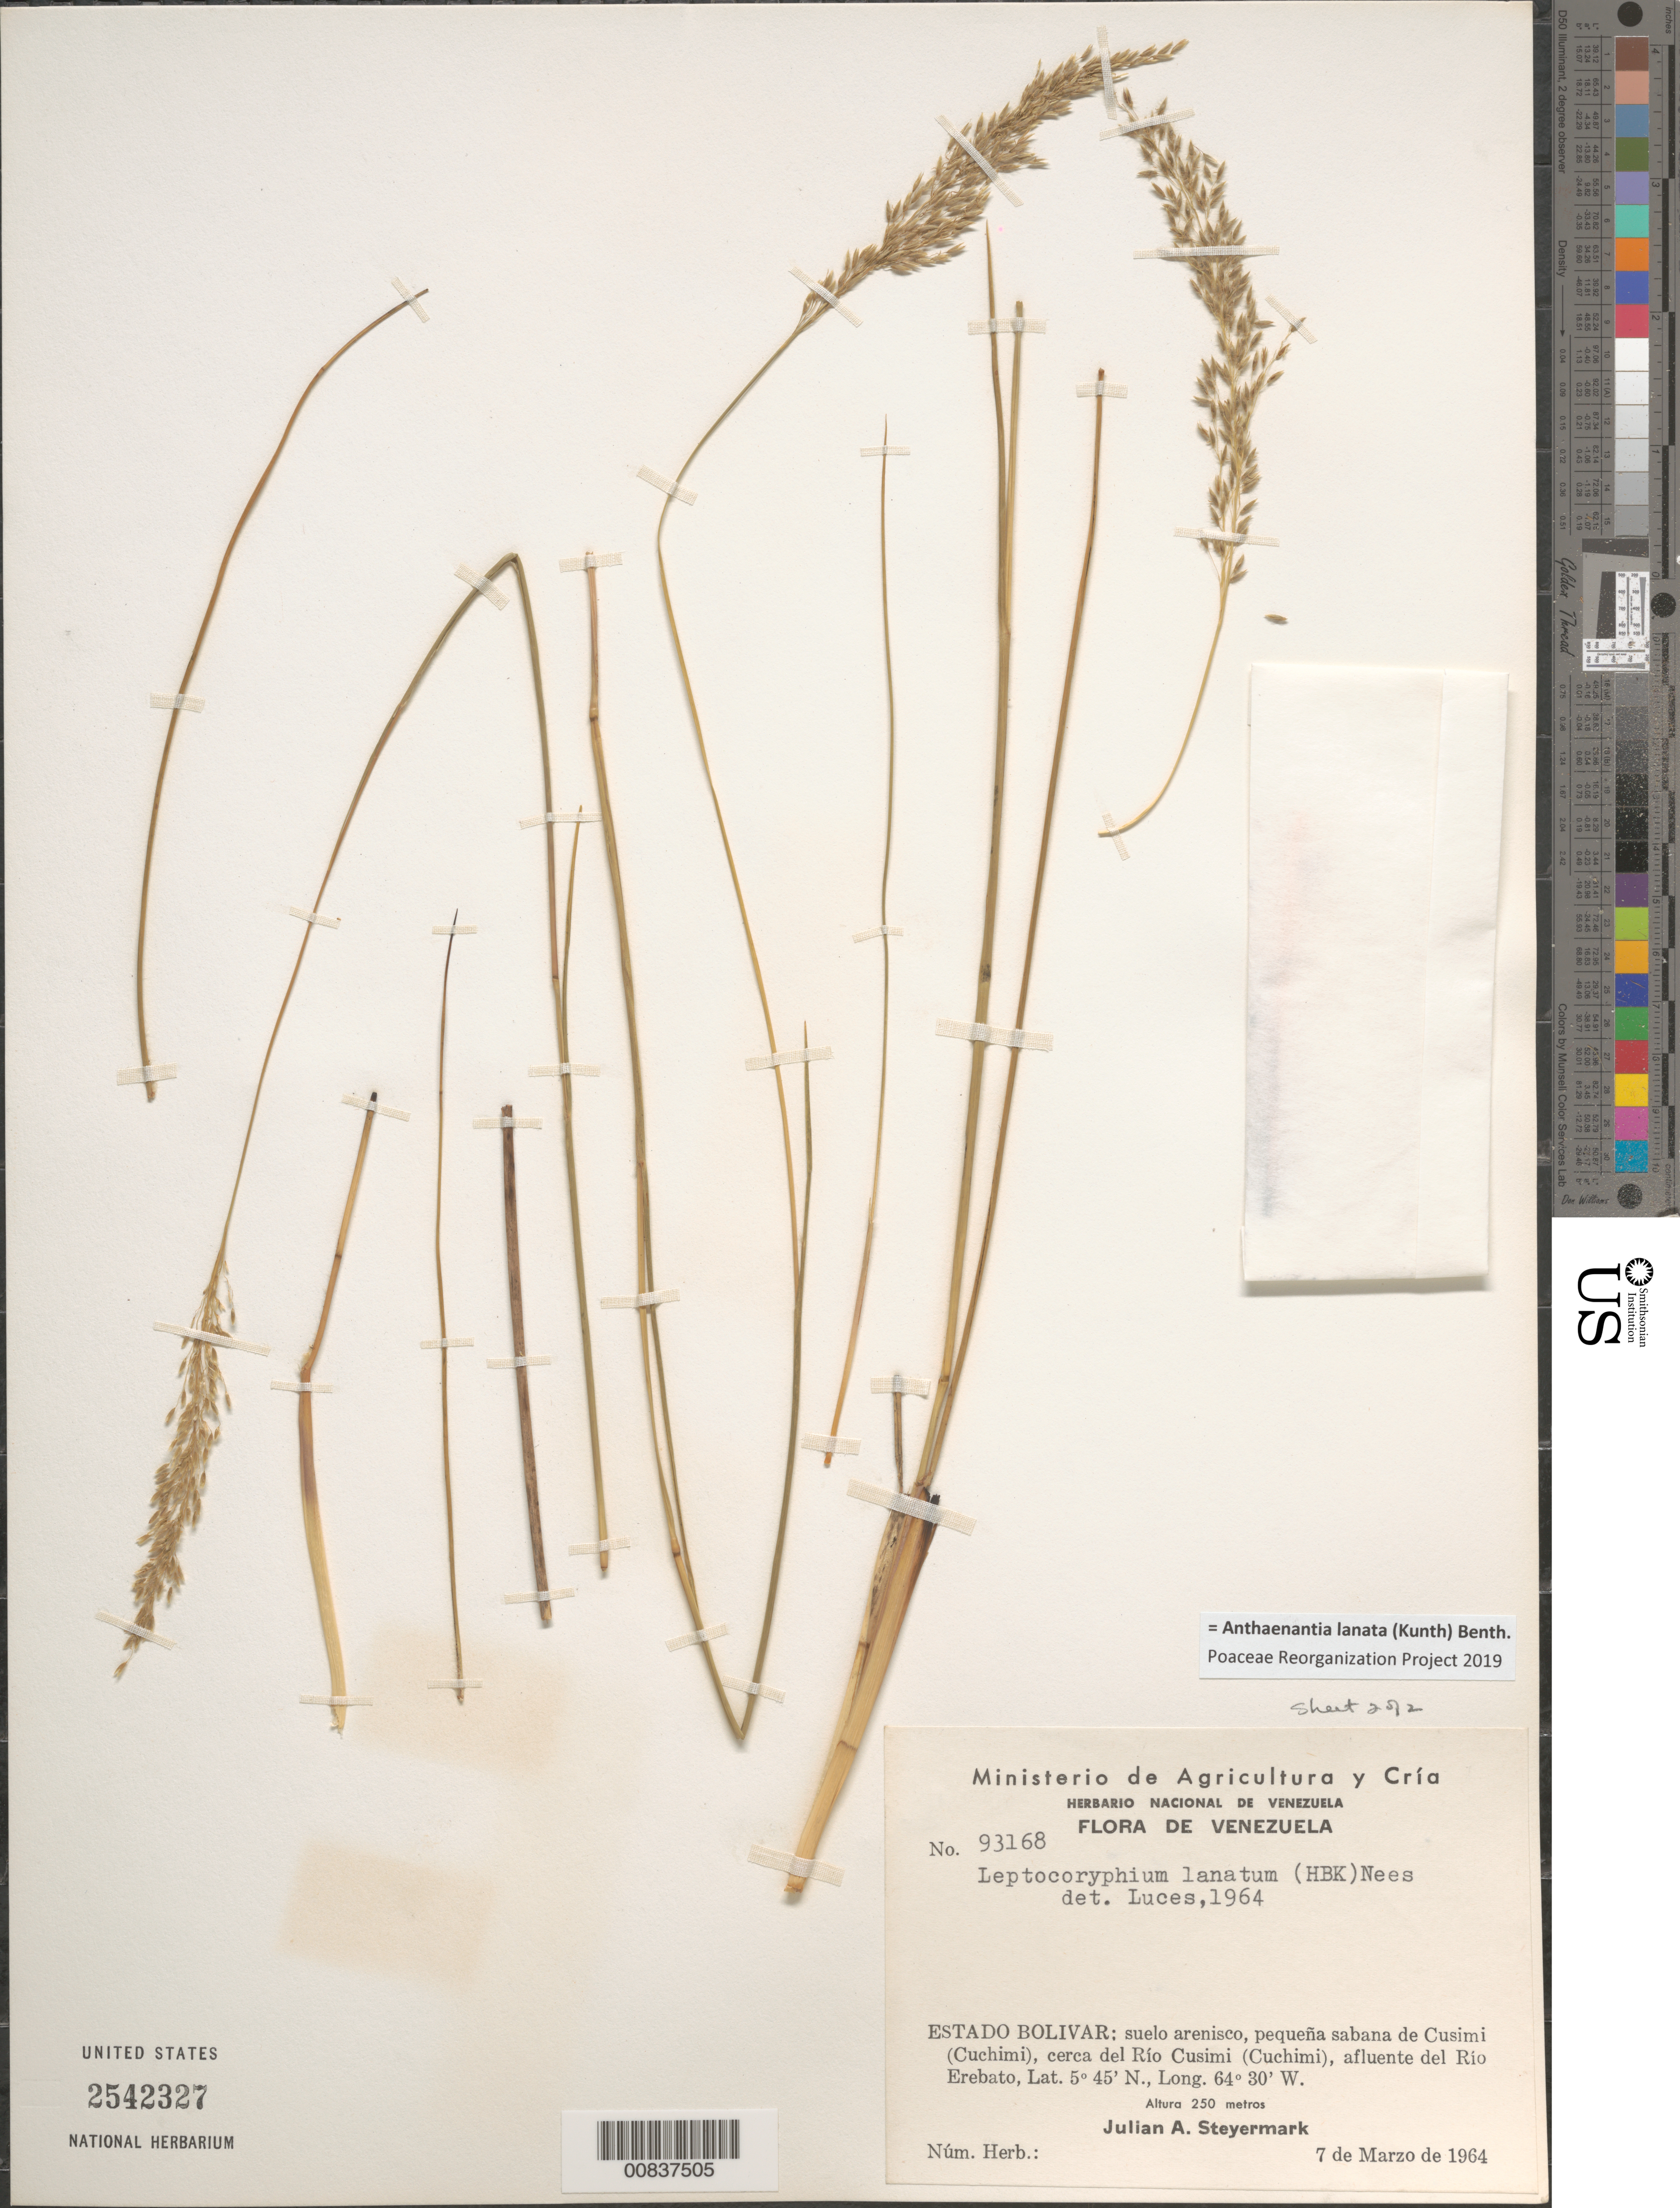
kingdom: Plantae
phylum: Tracheophyta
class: Liliopsida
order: Poales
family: Poaceae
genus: Anthaenantia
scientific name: Anthaenantia lanata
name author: (Kunth) Benth.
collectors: J. Steyermark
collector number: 93168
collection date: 1964-03-07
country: Venezuela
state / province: Bolivar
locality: Suelo arenisco, pequeña sabana de Cusimi (Cuchimi), cerca del Río Cusimi (Cuchimi), afluente del Rio Erebato.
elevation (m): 250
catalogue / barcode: US 2542327